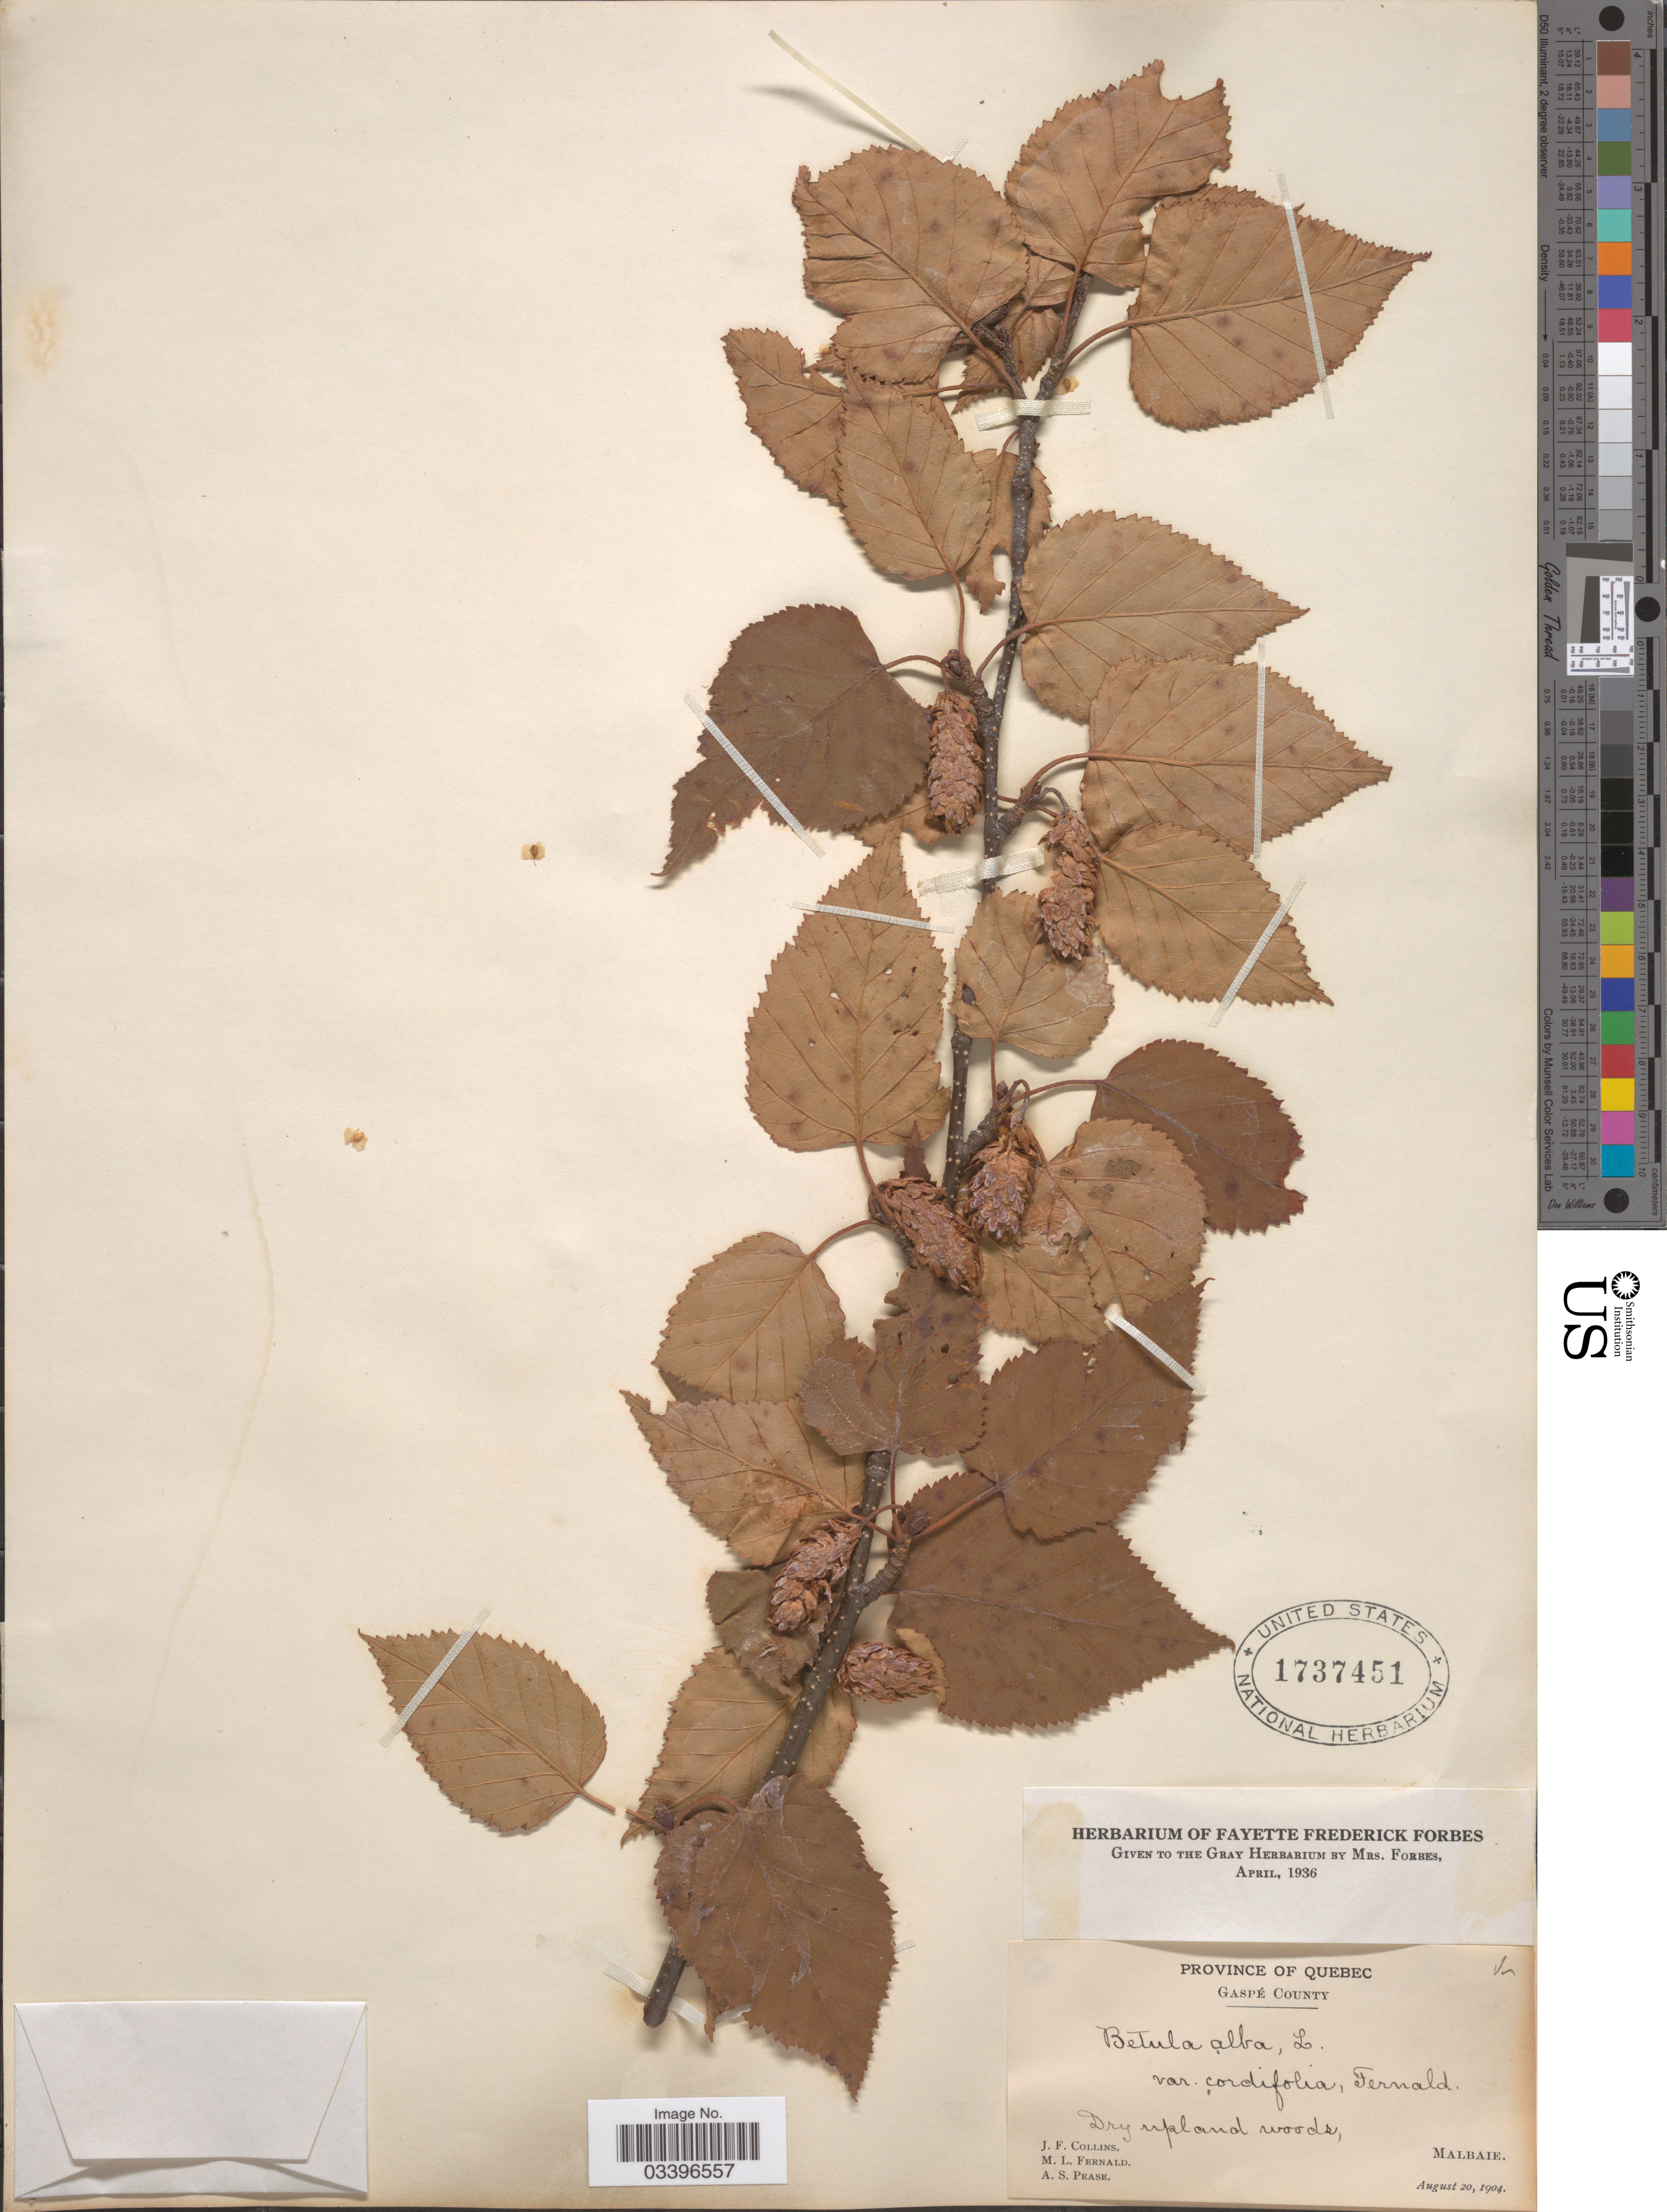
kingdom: Plantae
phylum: Tracheophyta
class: Magnoliopsida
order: Fagales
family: Betulaceae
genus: Betula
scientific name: Betula papyrifera var. cordifolia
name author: (Regel) Regel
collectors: J. Collins, M. L. Fernald & A. S. Pease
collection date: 1904-08-20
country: Canada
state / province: Quebec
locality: Gaspé County. Malbaie.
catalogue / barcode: US 1737451